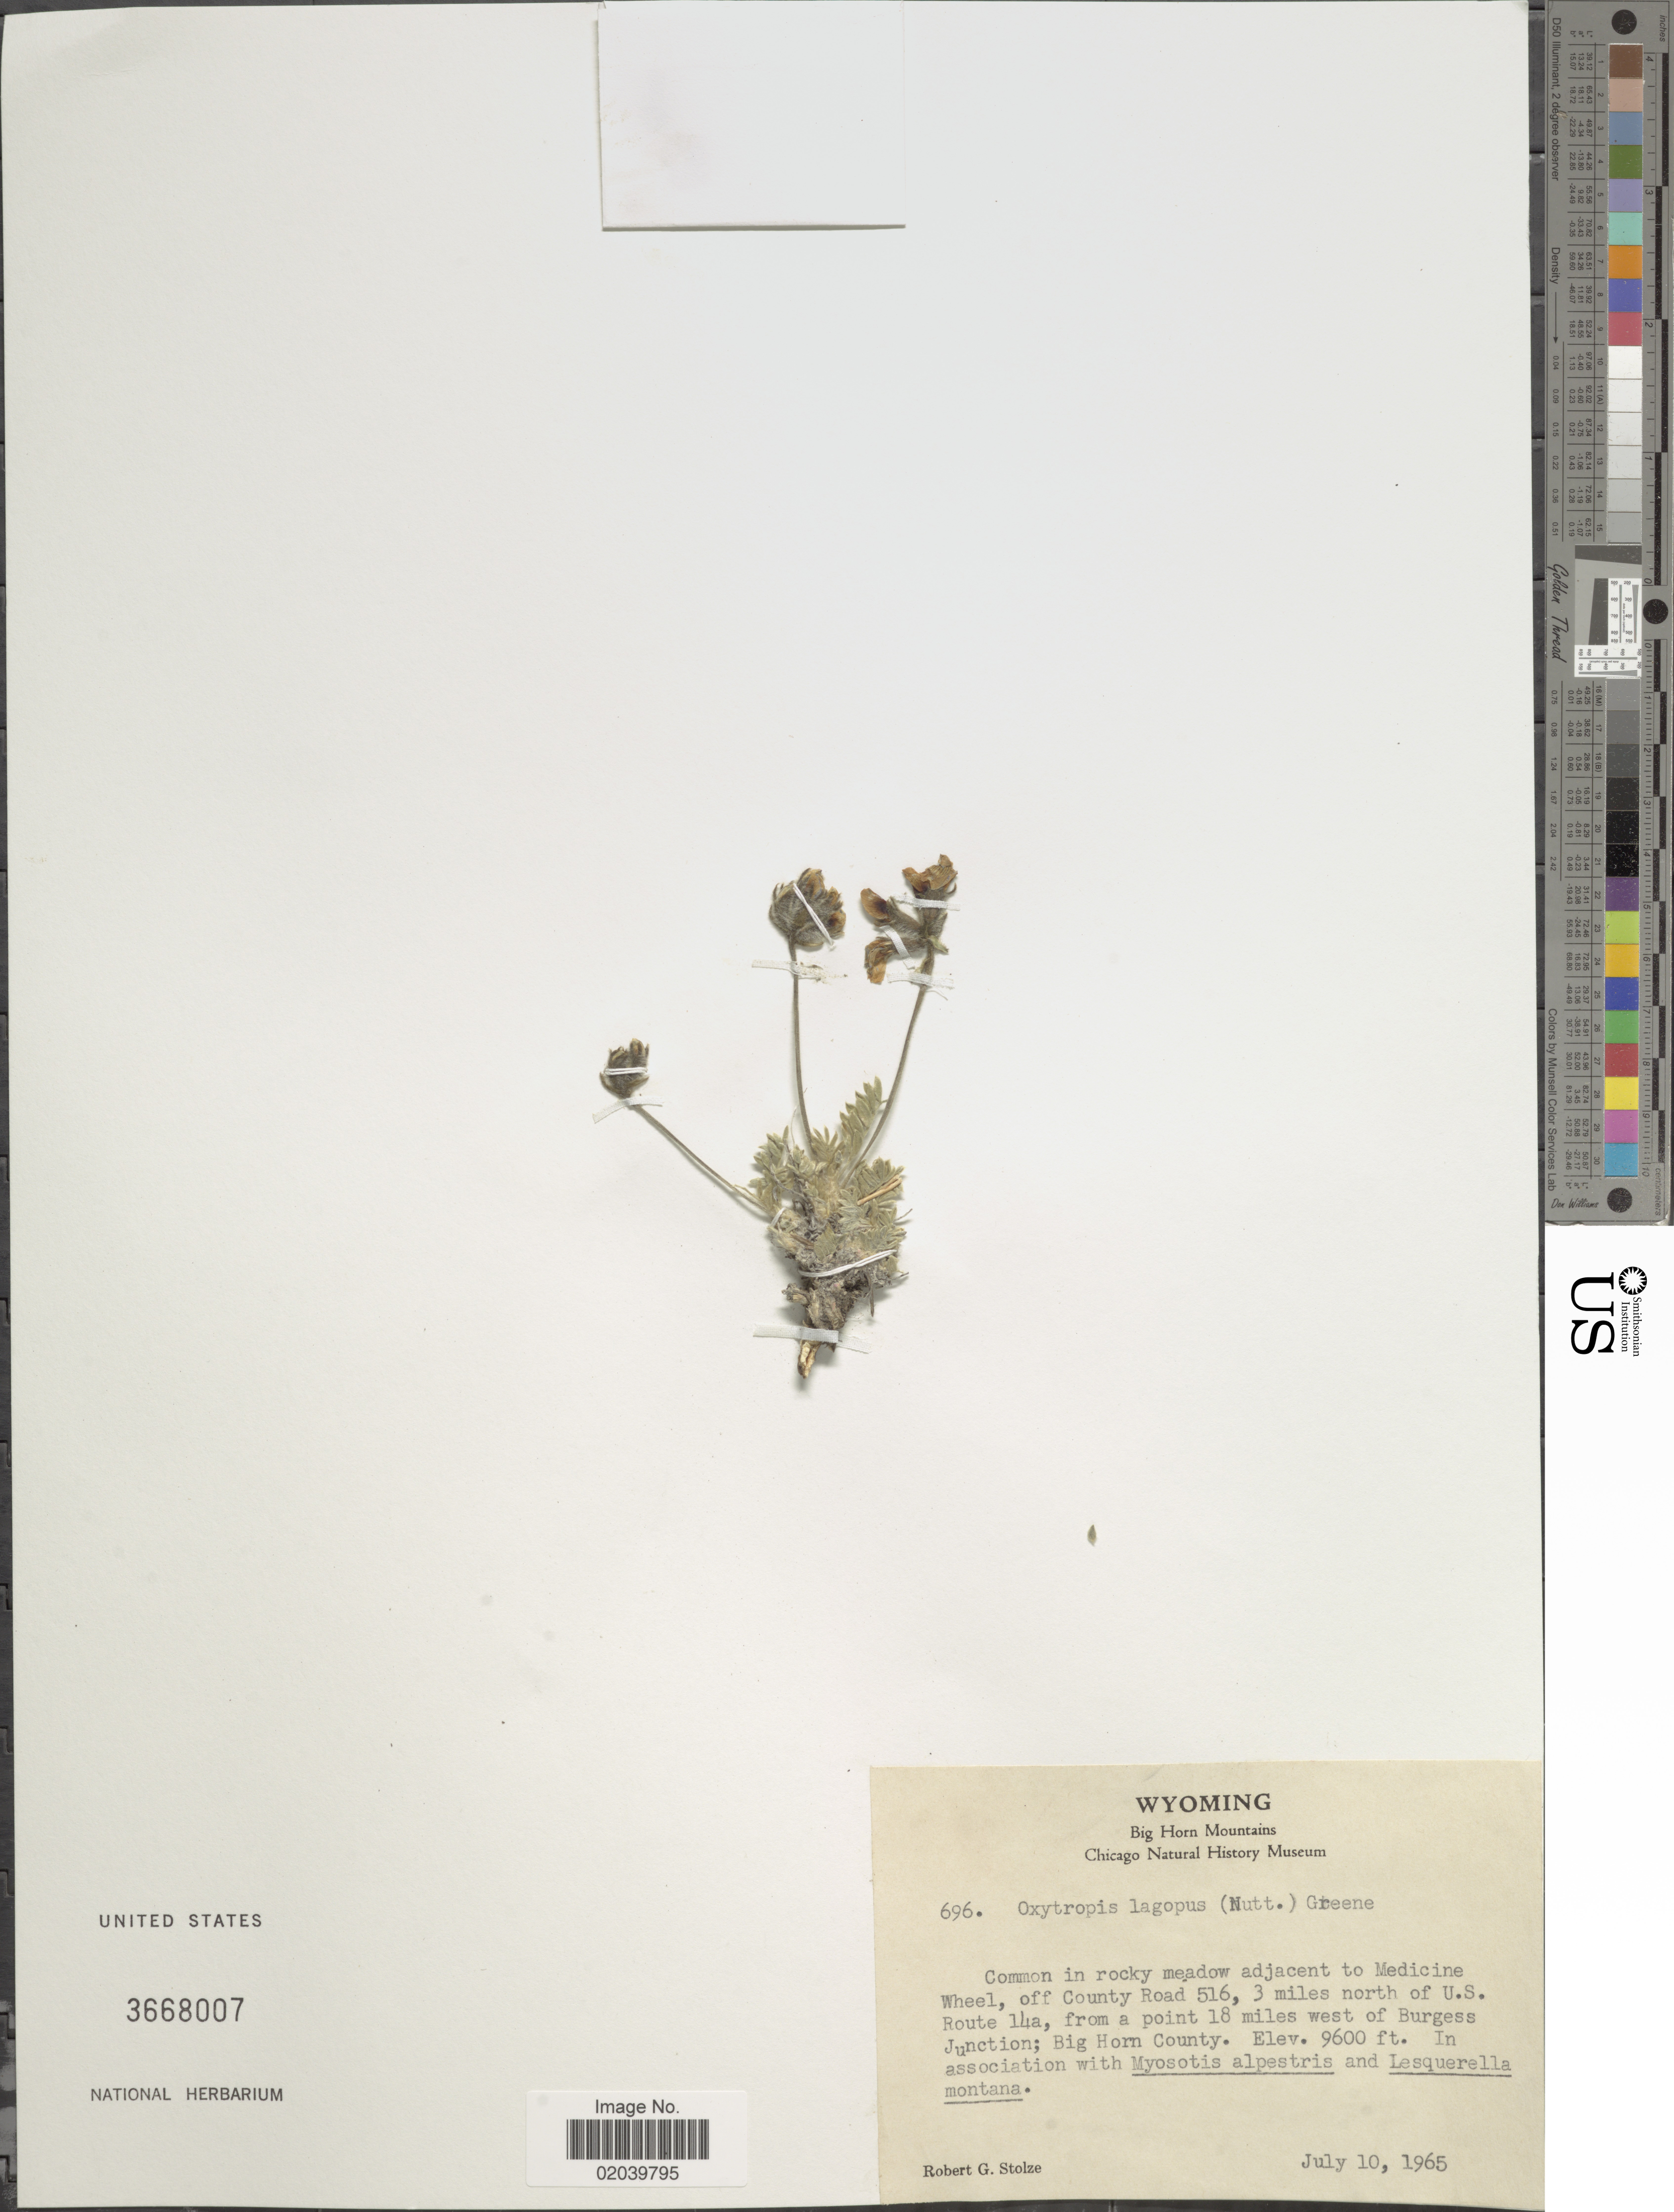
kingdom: Plantae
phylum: Tracheophyta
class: Magnoliopsida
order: Fabales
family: Fabaceae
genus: Oxytropis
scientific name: Oxytropis lagopus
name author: Nutt.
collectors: R. G. Stolze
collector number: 696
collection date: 1965-07-10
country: United States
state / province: Wyoming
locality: Common in rocky meadow adjacent to Medicine Wheel, off County Road 516, 3 miles north of U.S. Route 14a, from a point 18 miles west of Burgess Junction; Big Horn County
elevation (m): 2926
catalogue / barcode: US 3668007